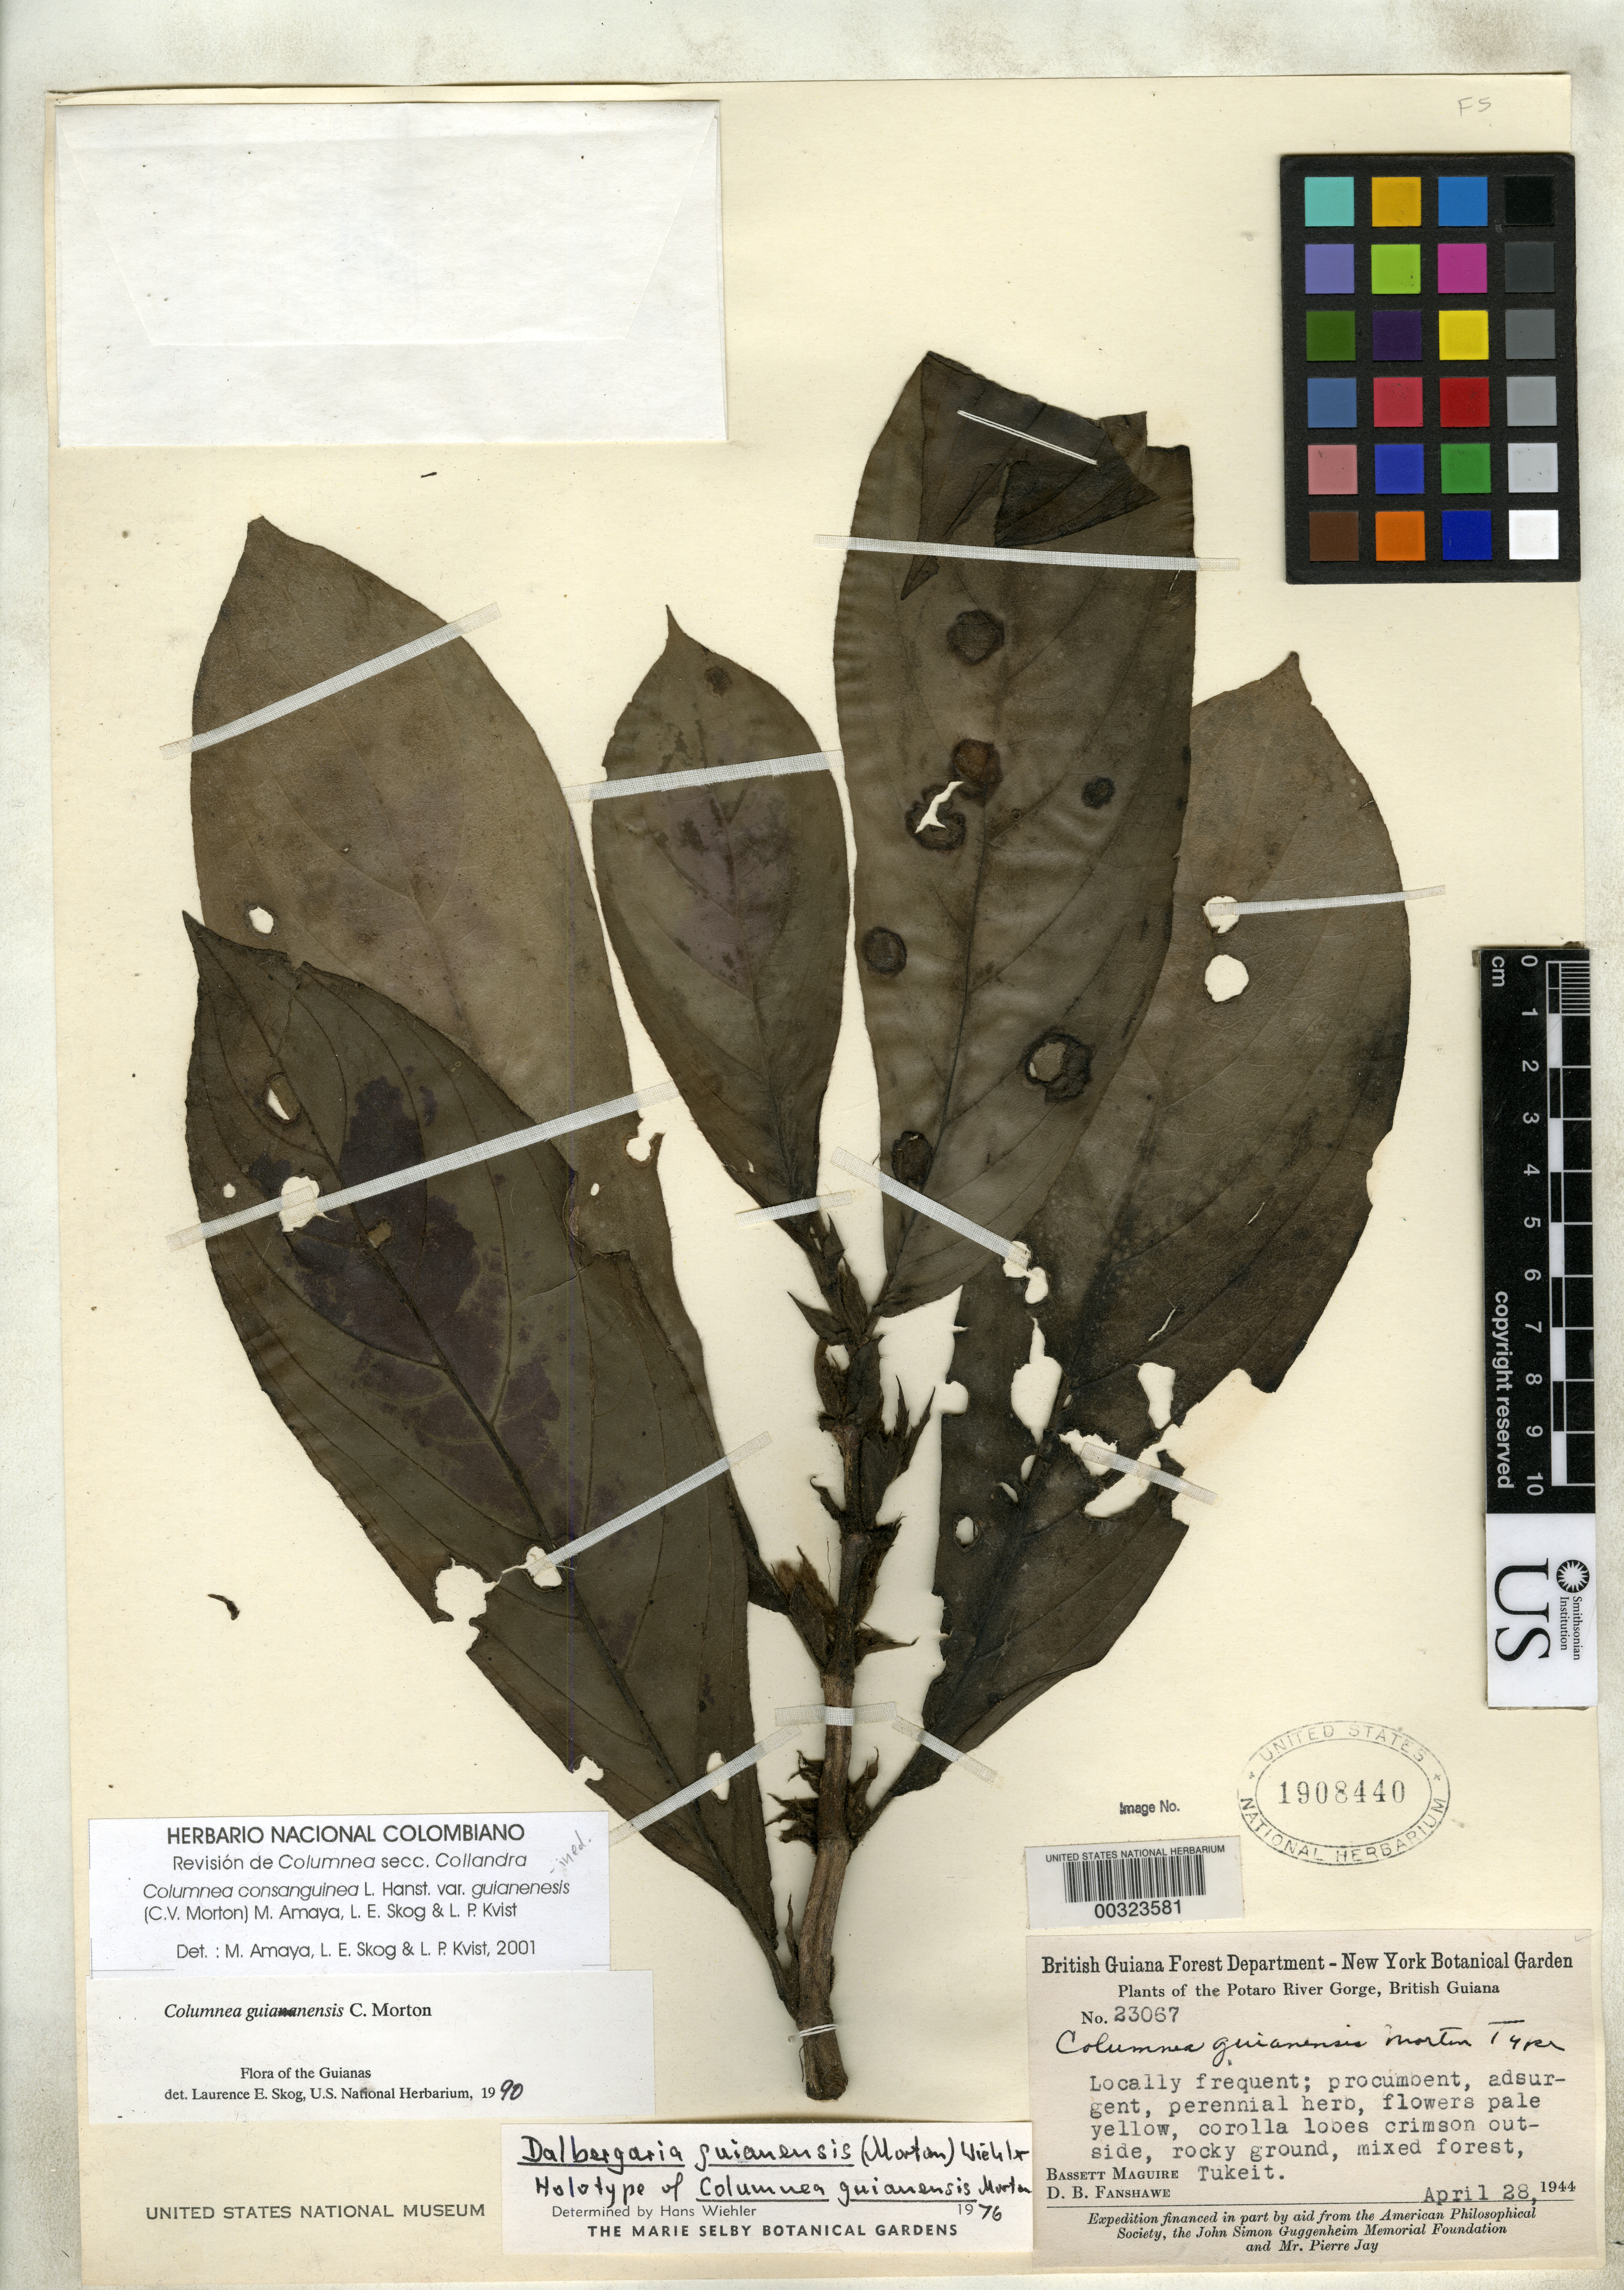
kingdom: Plantae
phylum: Tracheophyta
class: Magnoliopsida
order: Lamiales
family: Gesneriaceae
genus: Columnea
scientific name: Columnea guianensis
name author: C.V. Morton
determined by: Skog, Laurence E.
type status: Holotype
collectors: B. Maguire & D. B. Fanshawe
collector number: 23067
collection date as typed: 28 Apr 1944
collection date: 1944-04-28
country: Guyana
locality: Potaro River Gorge, British Guiana, Tukeit.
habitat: Mixed forest.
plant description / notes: Annotated by M. Maya et al. (2001) as "Columnea consanguinea var. guianensis (C.V. Morton) M. Amaya, L.E. Skog & L.P. Kvist", stat. & comb. nov. ined.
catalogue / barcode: US 1908440